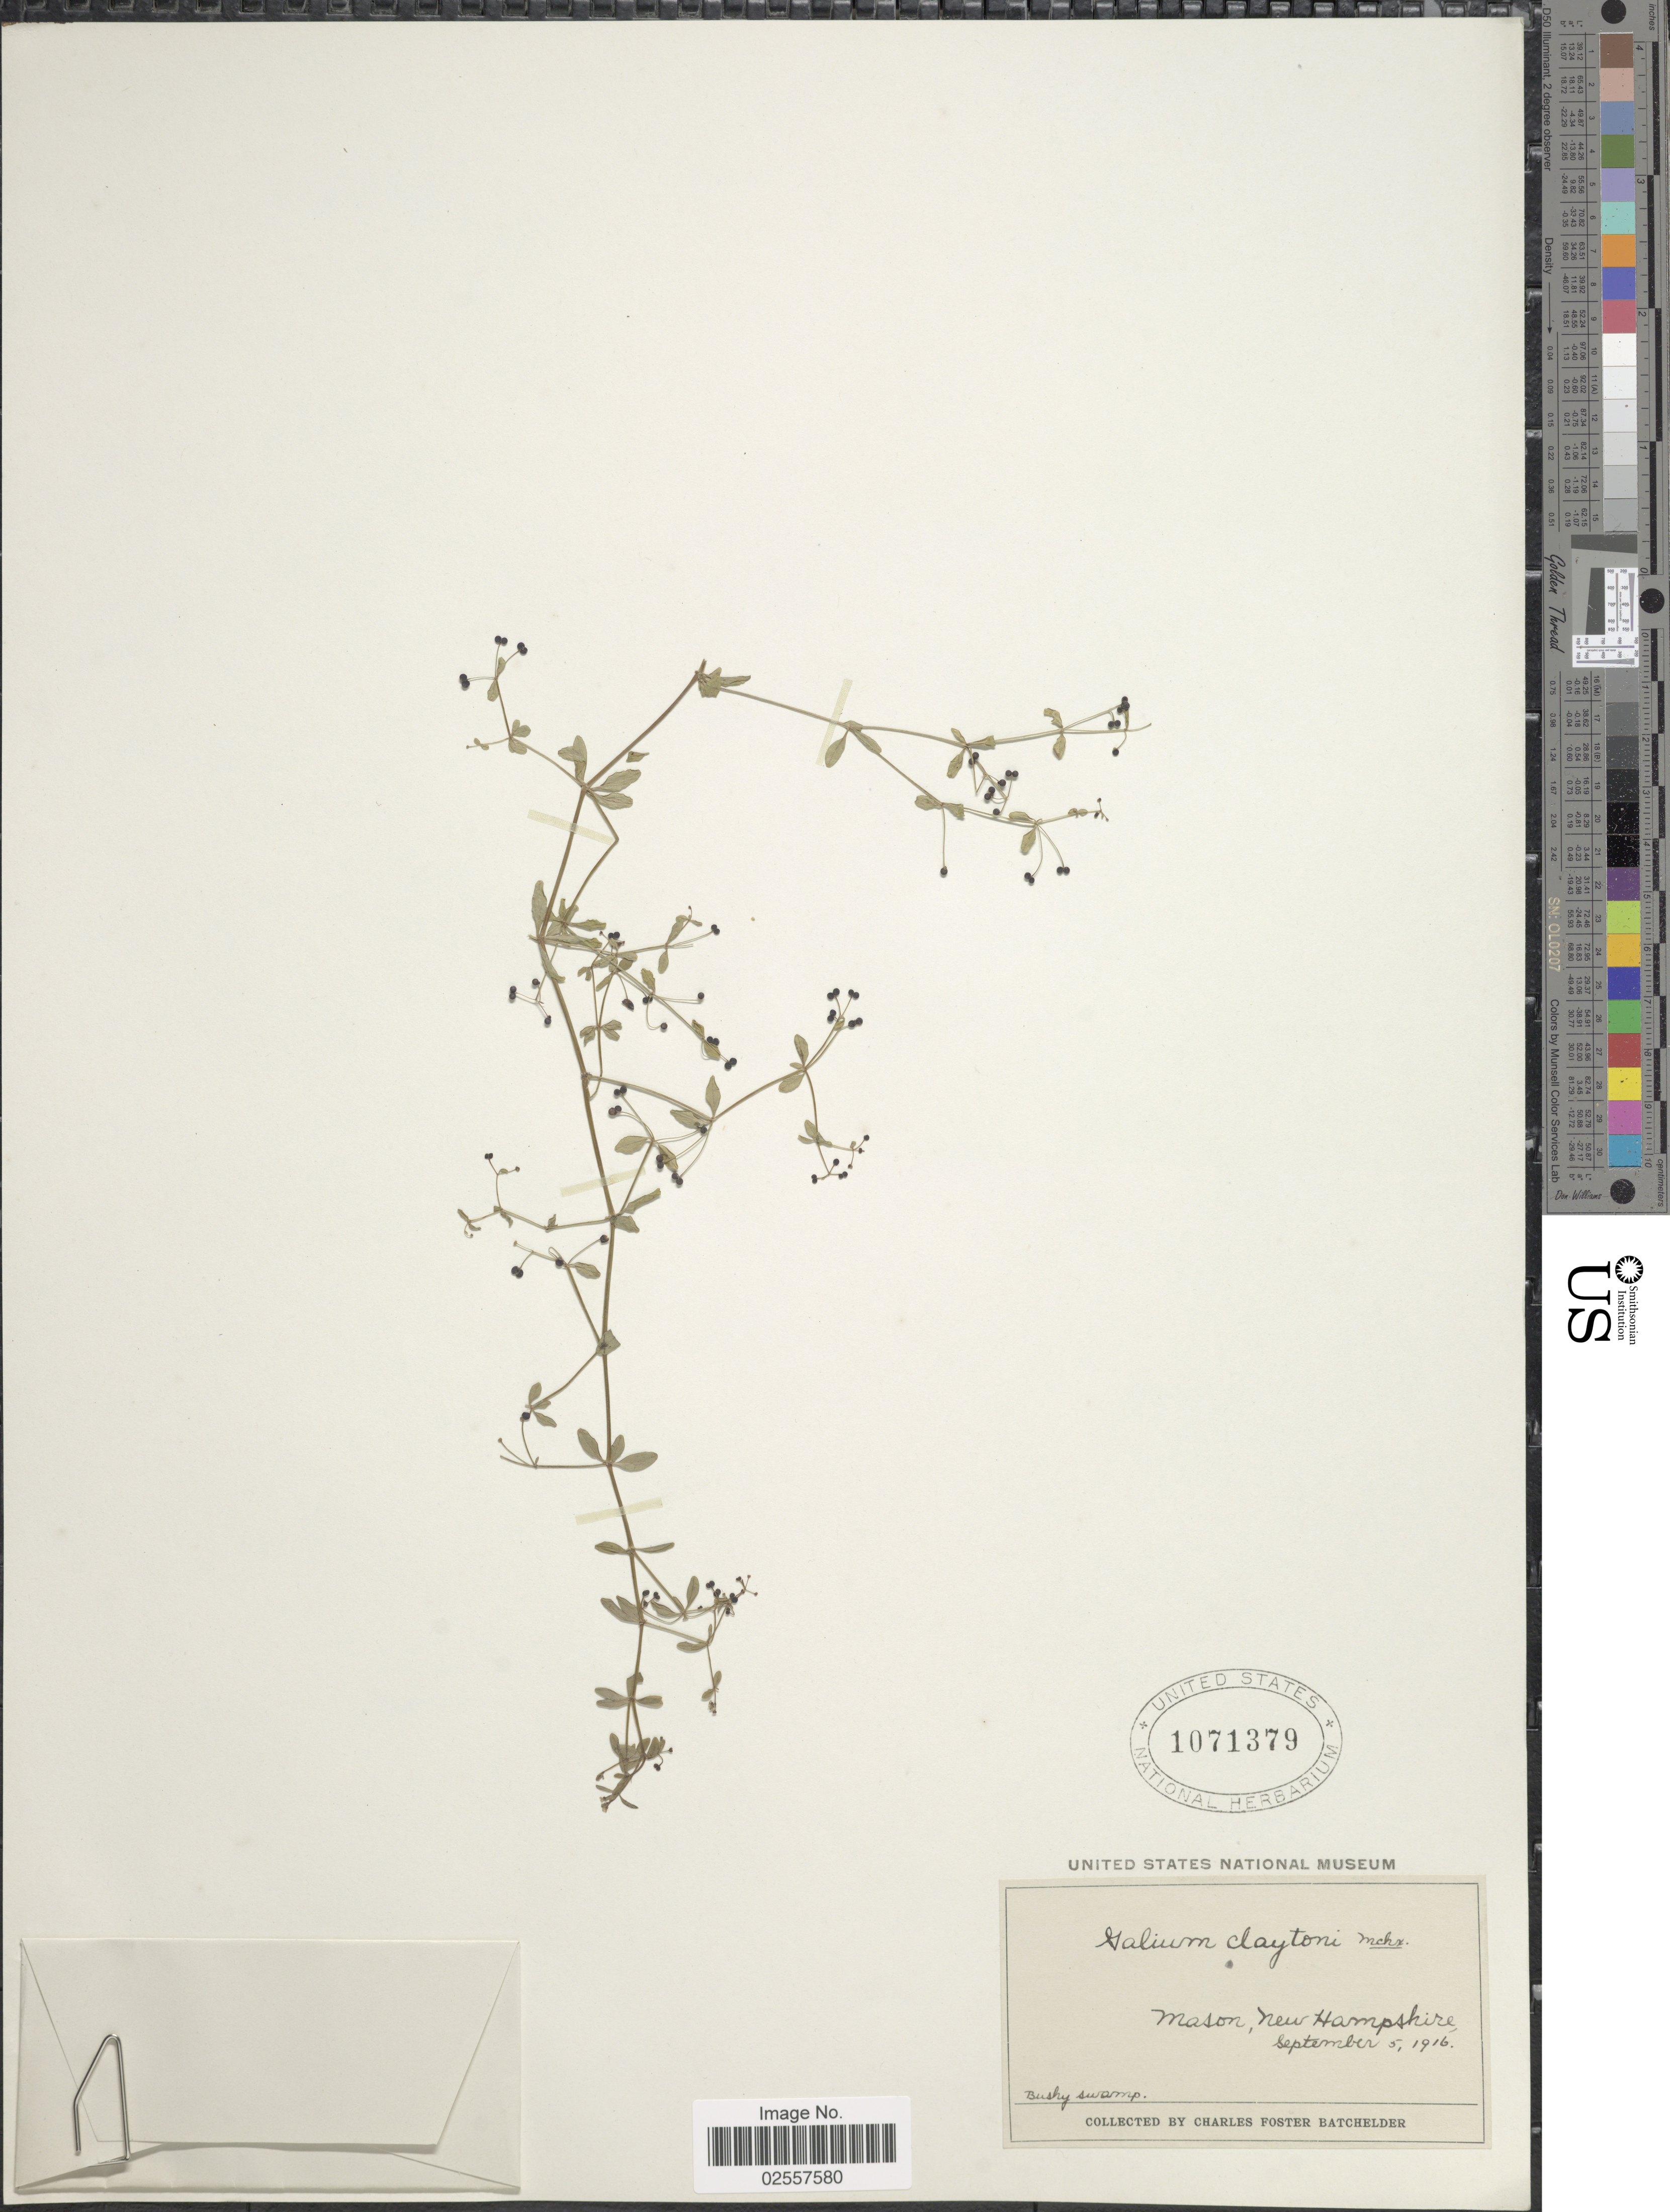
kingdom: Plantae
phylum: Tracheophyta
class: Magnoliopsida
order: Gentianales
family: Rubiaceae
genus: Galium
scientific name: Galium claytoni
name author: Michx.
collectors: C. Batchelder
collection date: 1916-09-05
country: United States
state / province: New Hampshire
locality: Mason, Bushy swamp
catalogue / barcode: US 1071379